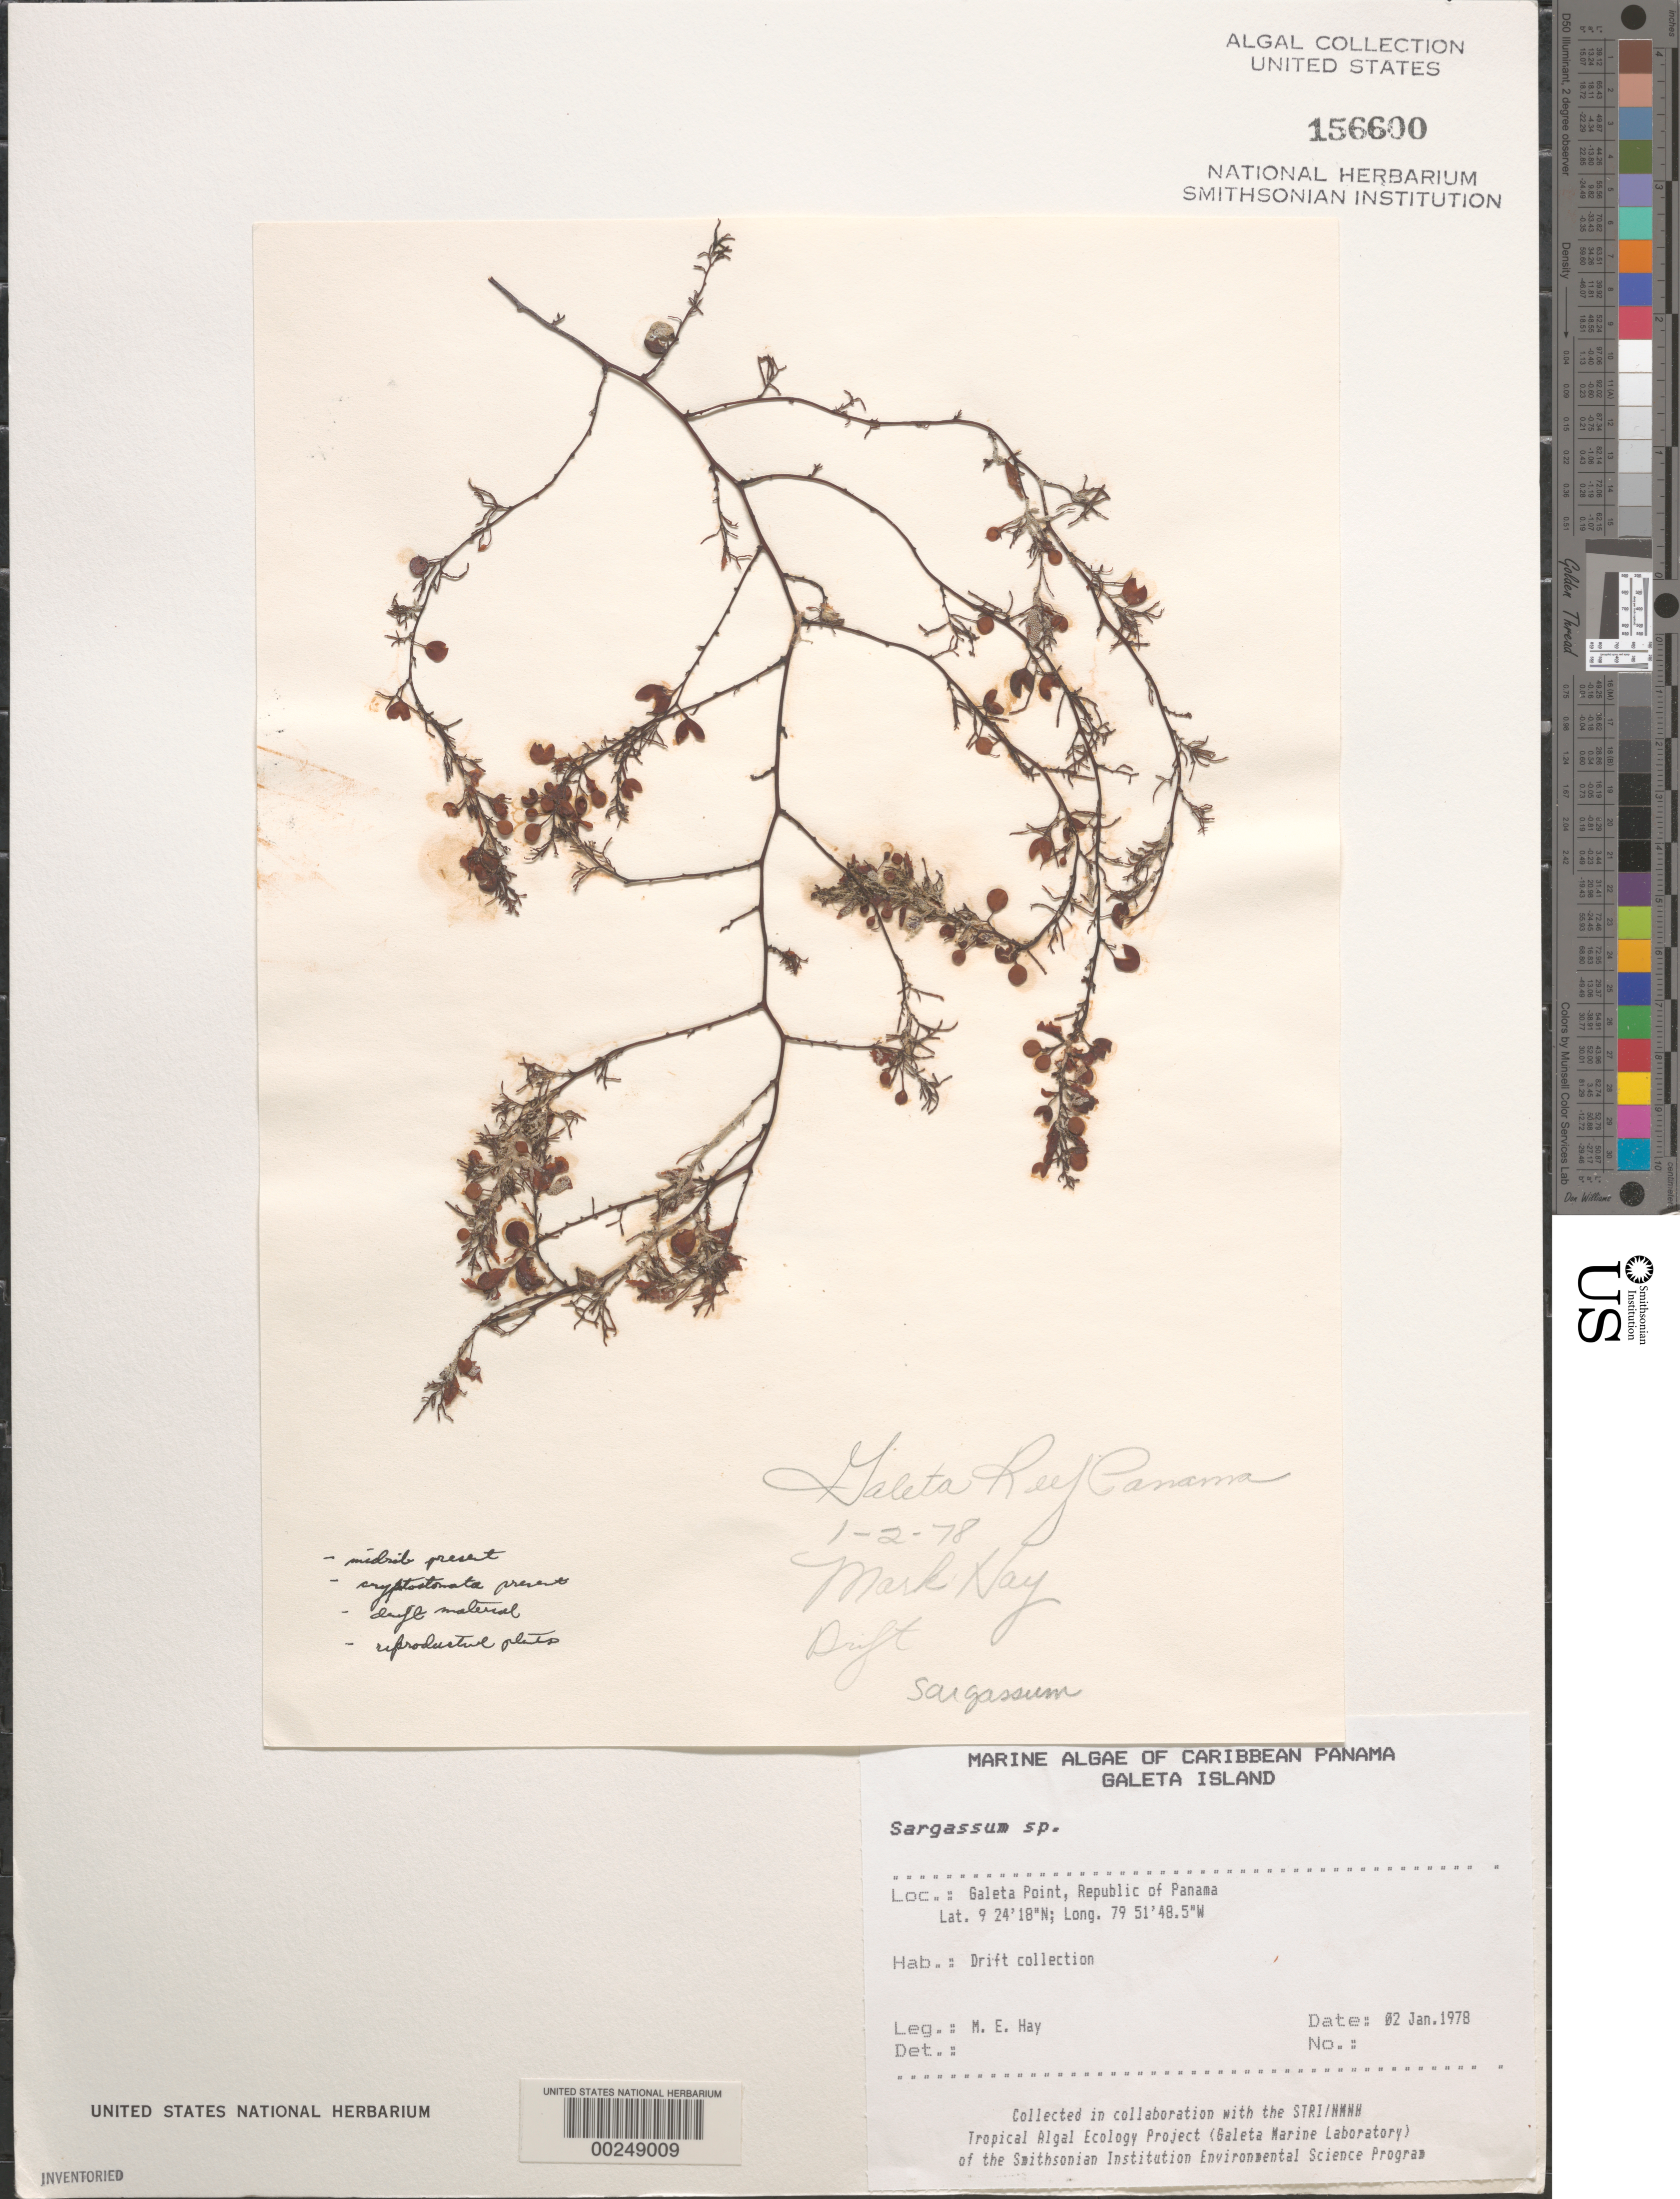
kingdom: Chromista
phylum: Ochrophyta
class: Phaeophyceae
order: Fucales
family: Sargassaceae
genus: Sargassum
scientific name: Sargassum fluitans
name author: (Børgesen) Børgesen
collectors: M. E. Hay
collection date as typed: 02 Jan 1978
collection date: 1978-01-02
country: Panama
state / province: Colón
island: Galeta Island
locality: Galeta Point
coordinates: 9 24' 18" N, 79 51' 48.5" W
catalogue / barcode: US 156600